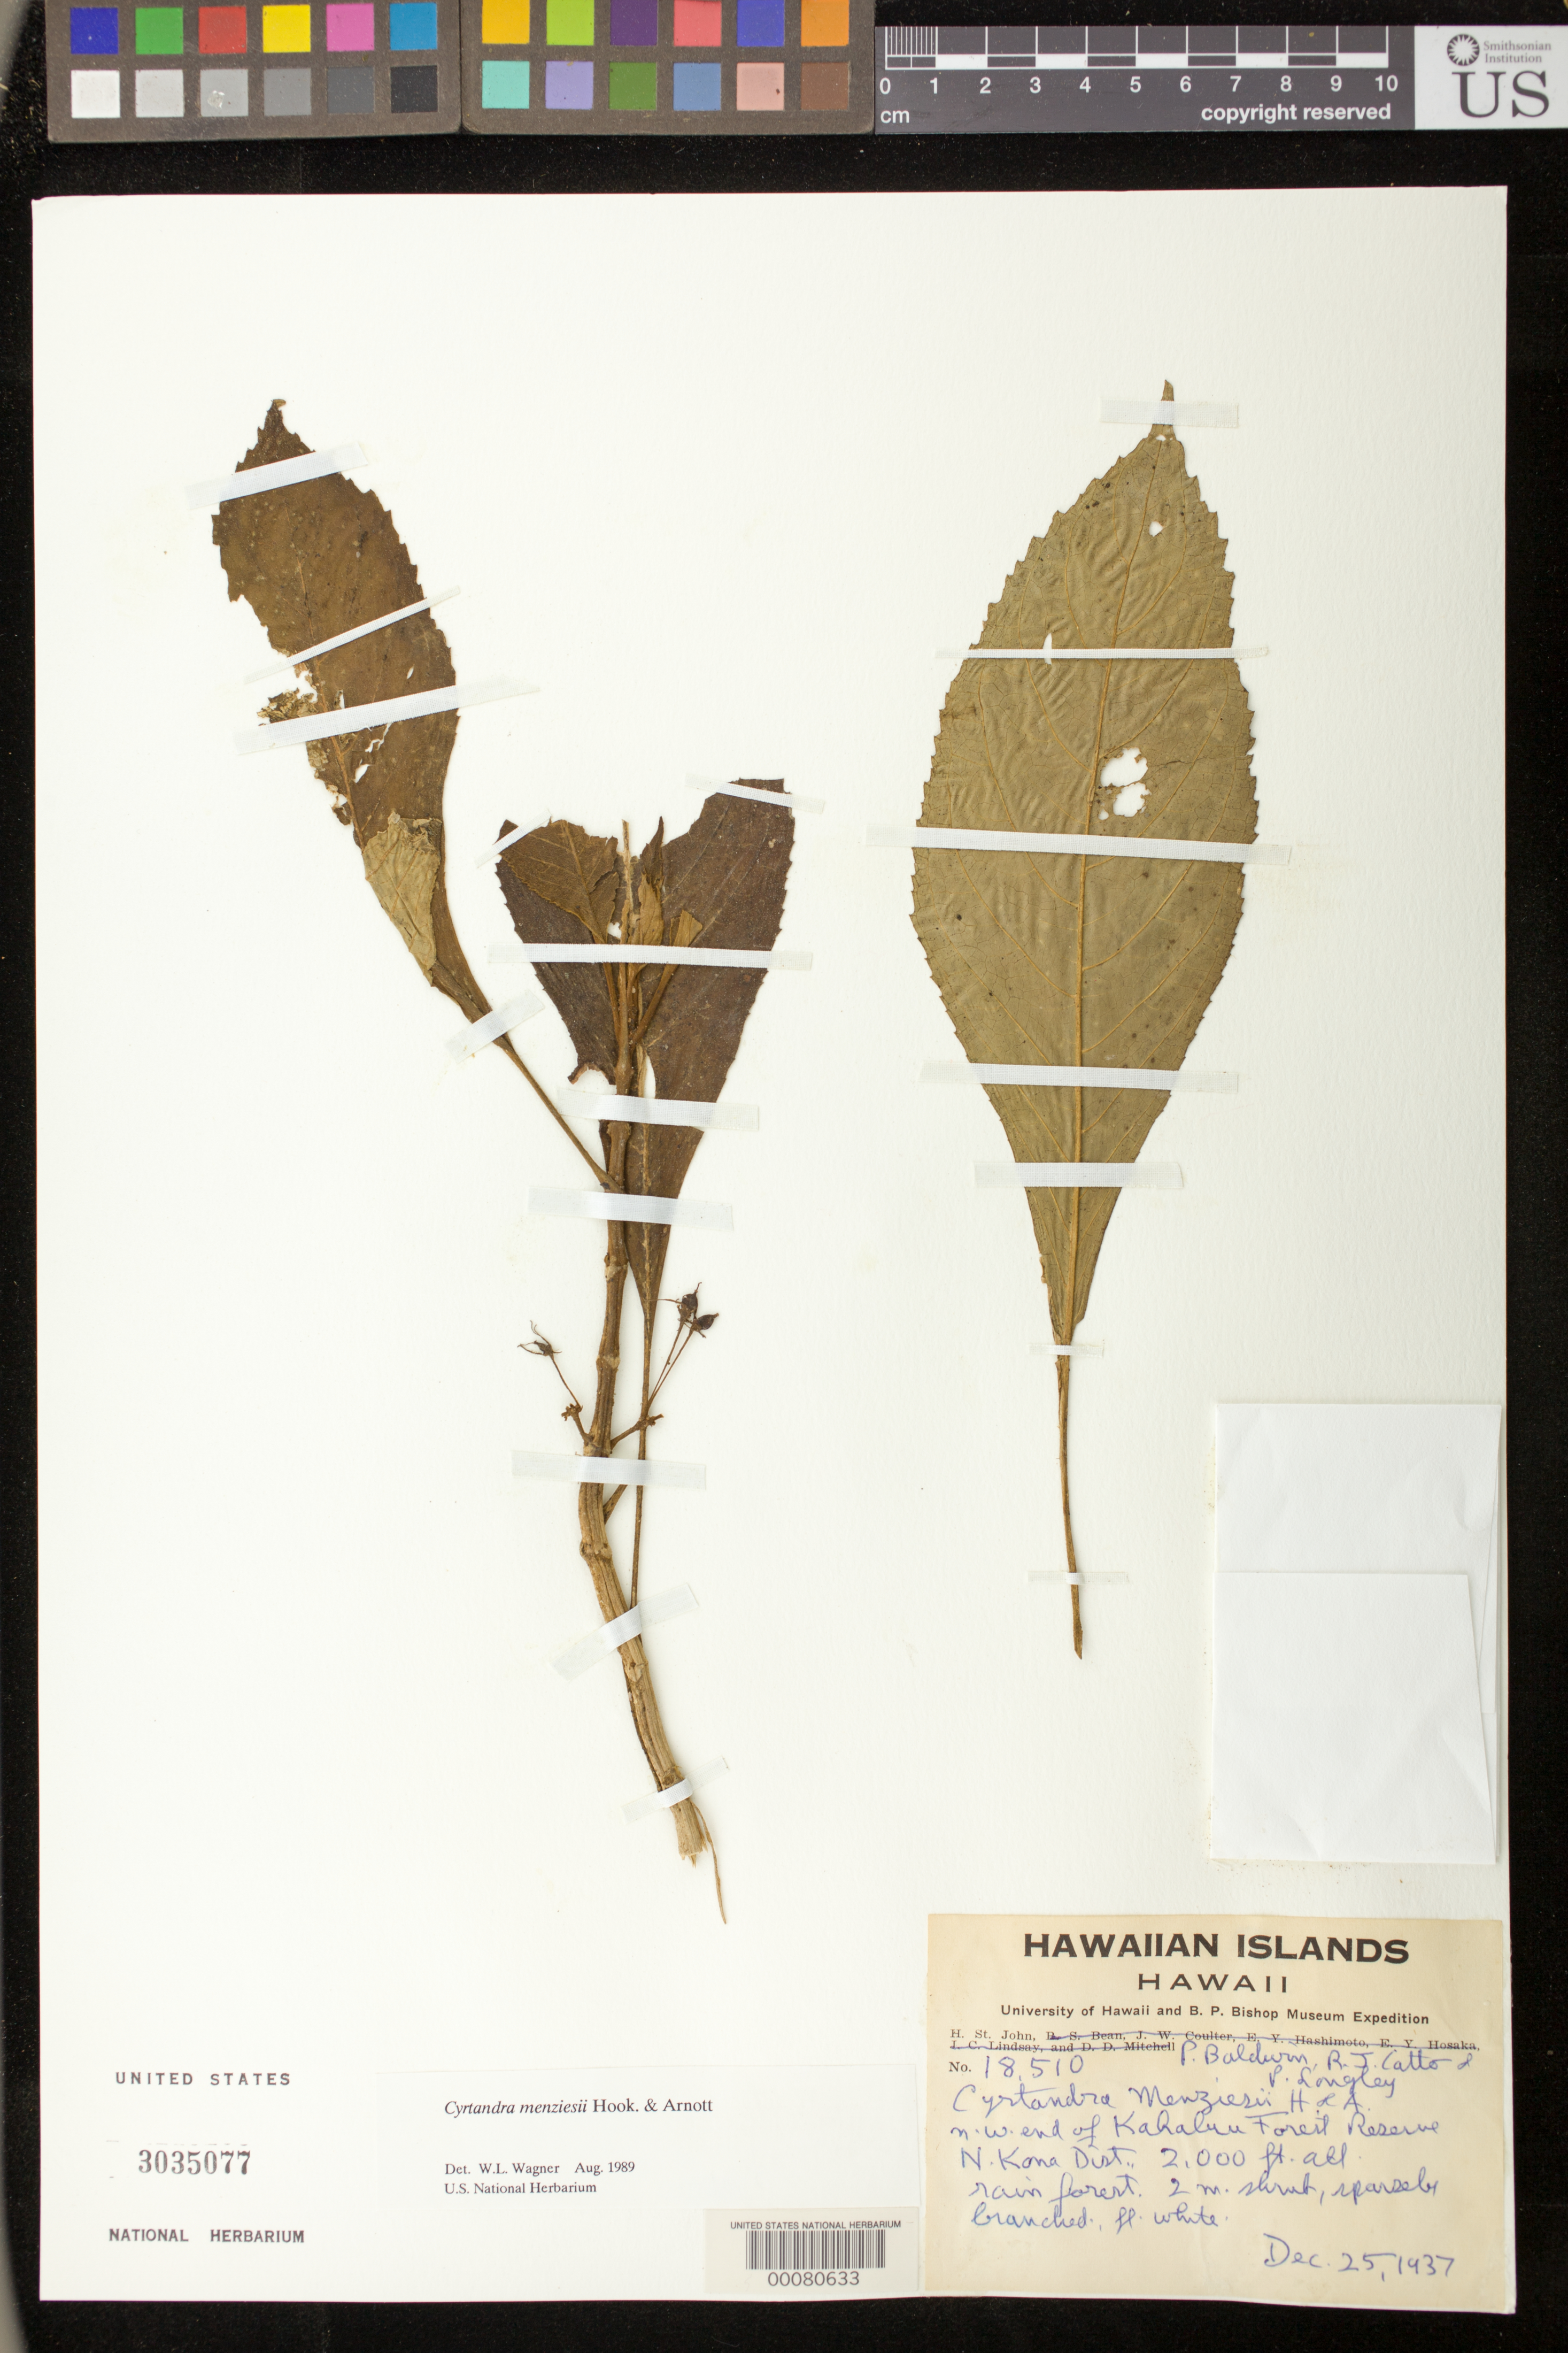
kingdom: Plantae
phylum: Tracheophyta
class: Magnoliopsida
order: Lamiales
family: Gesneriaceae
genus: Cyrtandra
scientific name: Cyrtandra menziesii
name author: Hook. & Arn.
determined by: Wagner, W. L., (BOT), Smithsonian Institution - National Museum of Natural History (UNITED STATES)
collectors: H. St. John & et al.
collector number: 18510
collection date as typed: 25 Dec 1937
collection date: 1937-12-25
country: United States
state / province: Hawaii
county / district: Hawaii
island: Hawaii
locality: NW end of Kahaluu forest reserve, N Kona district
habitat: Rain forest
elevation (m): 610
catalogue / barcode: US 3035077